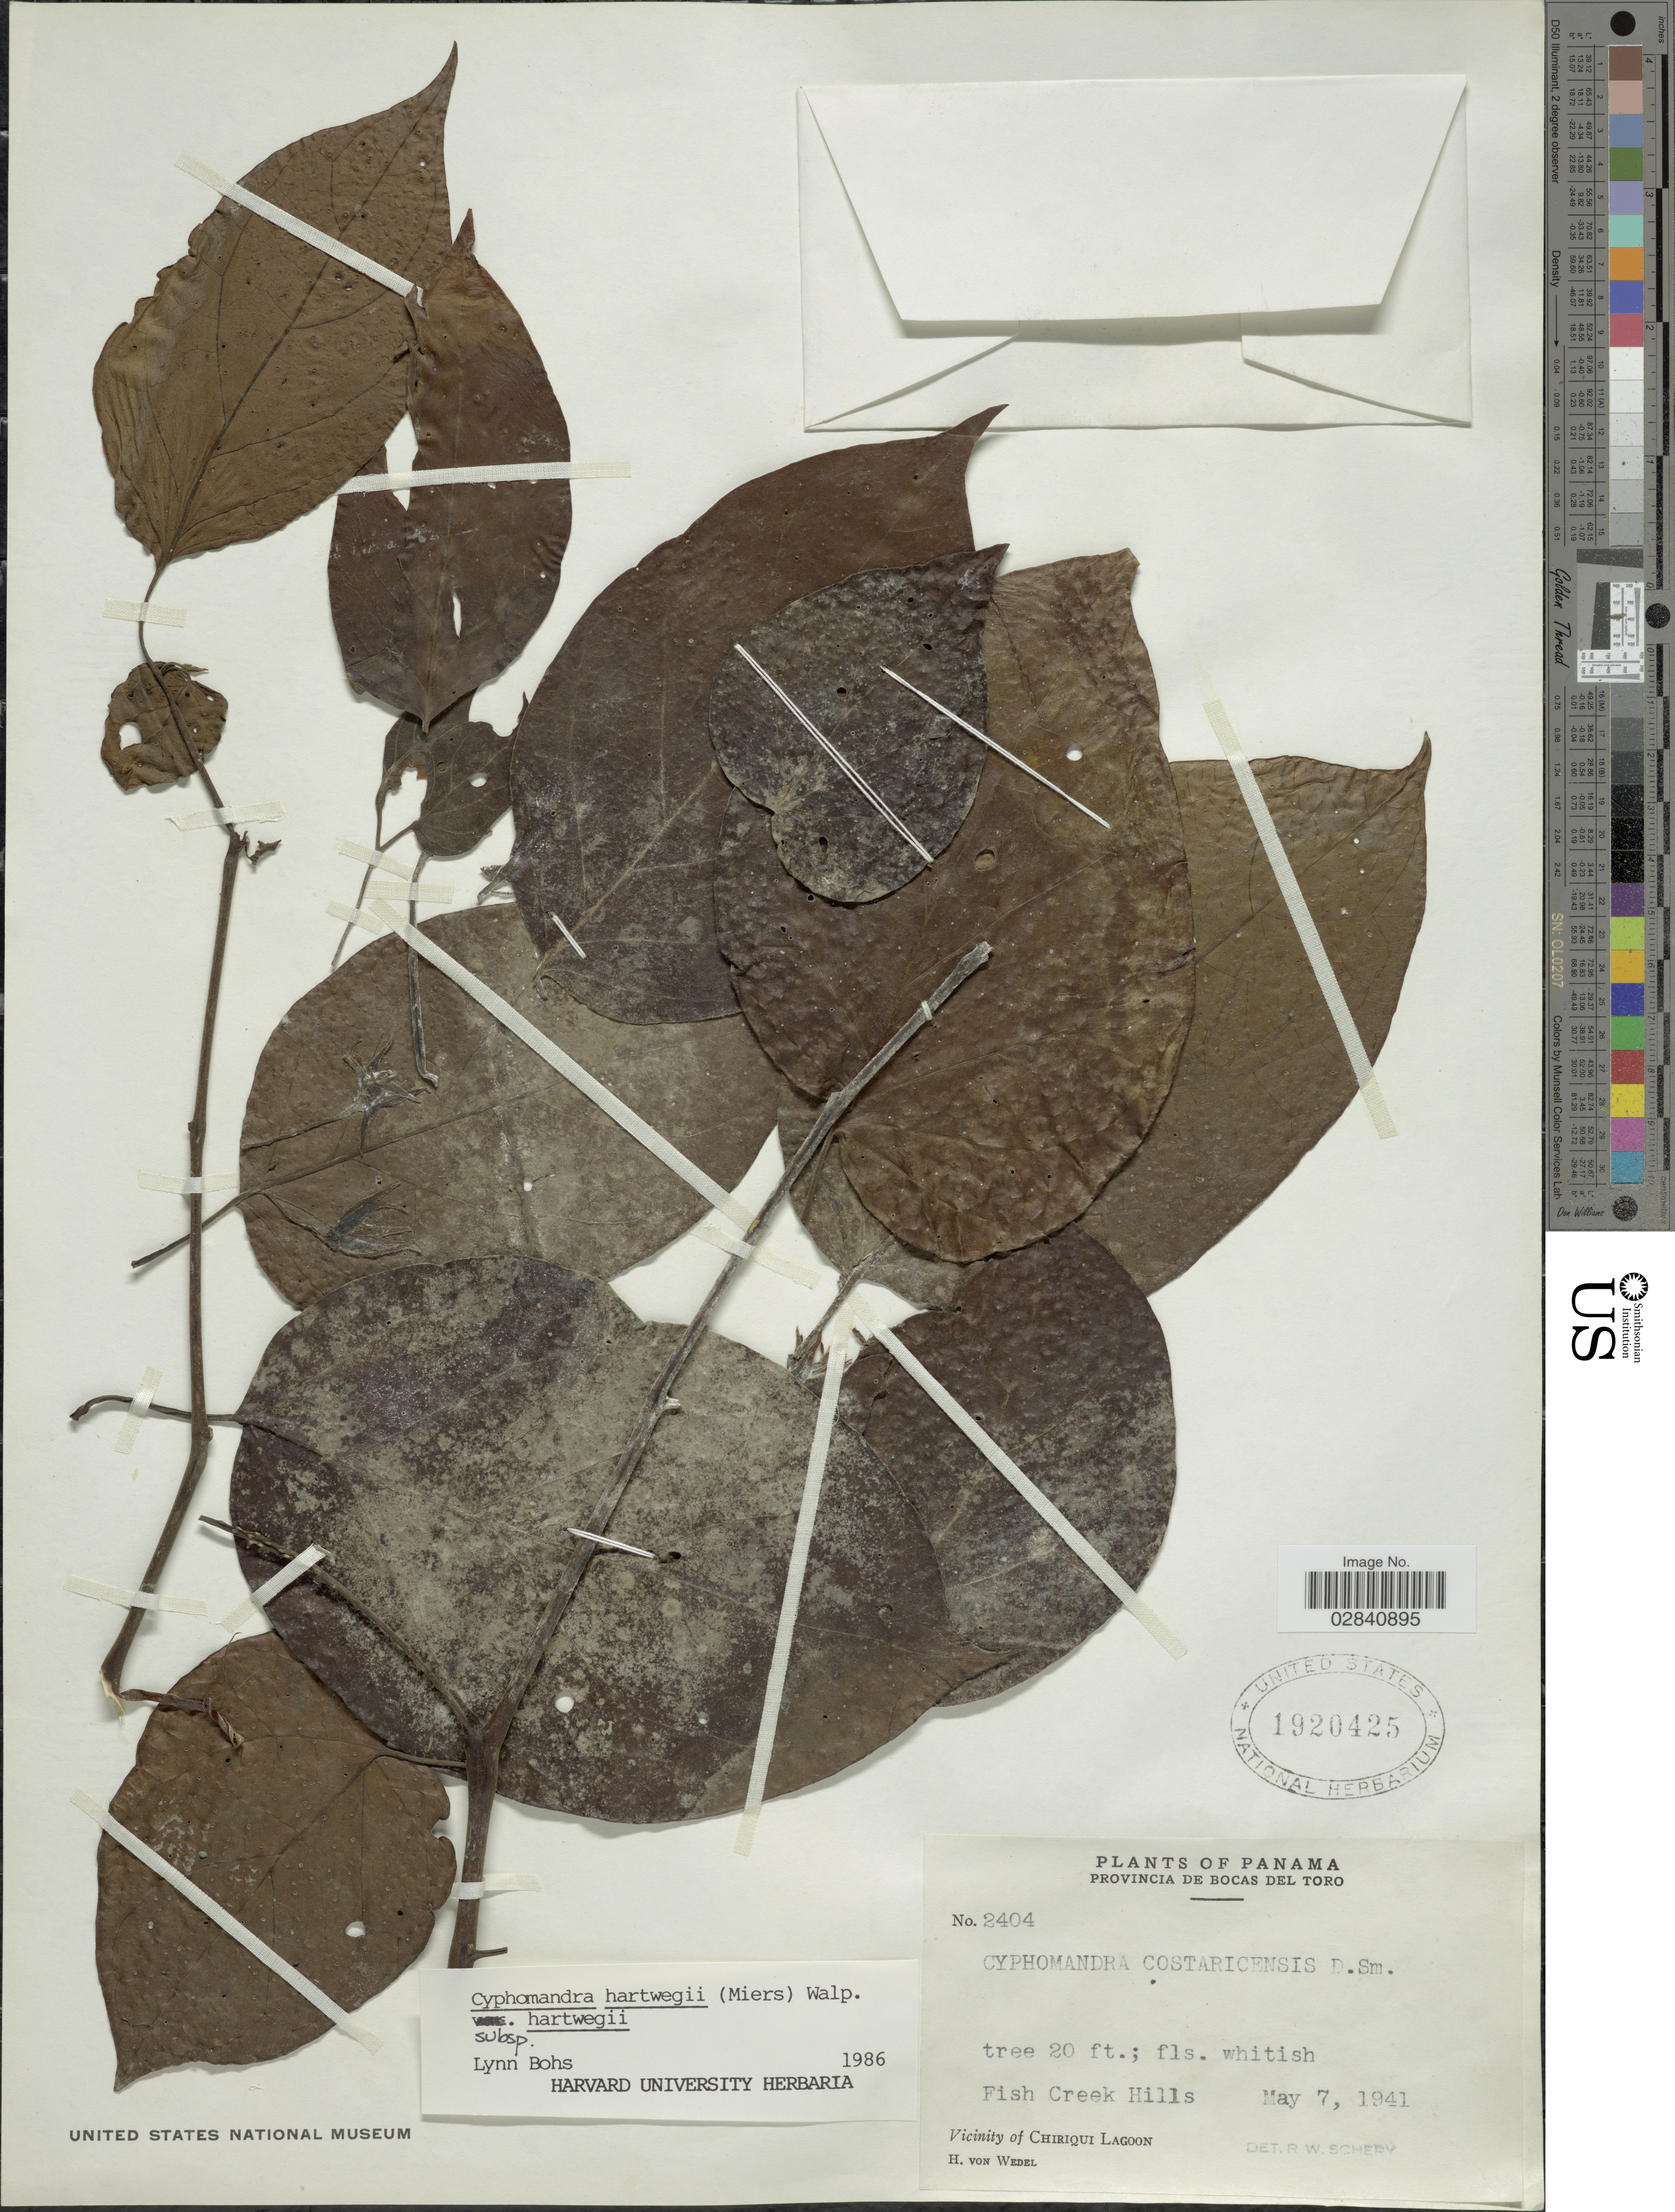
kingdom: Plantae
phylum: Tracheophyta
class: Magnoliopsida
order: Solanales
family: Solanaceae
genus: Cyphomandra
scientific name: Cyphomandra hartwegii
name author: (Miers) Sendtn. ex Walp.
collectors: H. von Wedel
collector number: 2404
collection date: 1941-05-07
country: Panama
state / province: Bocas del Toro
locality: Fish Creek Hills. Vicinity of Chiriqui Lagoon.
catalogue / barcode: US 1920425